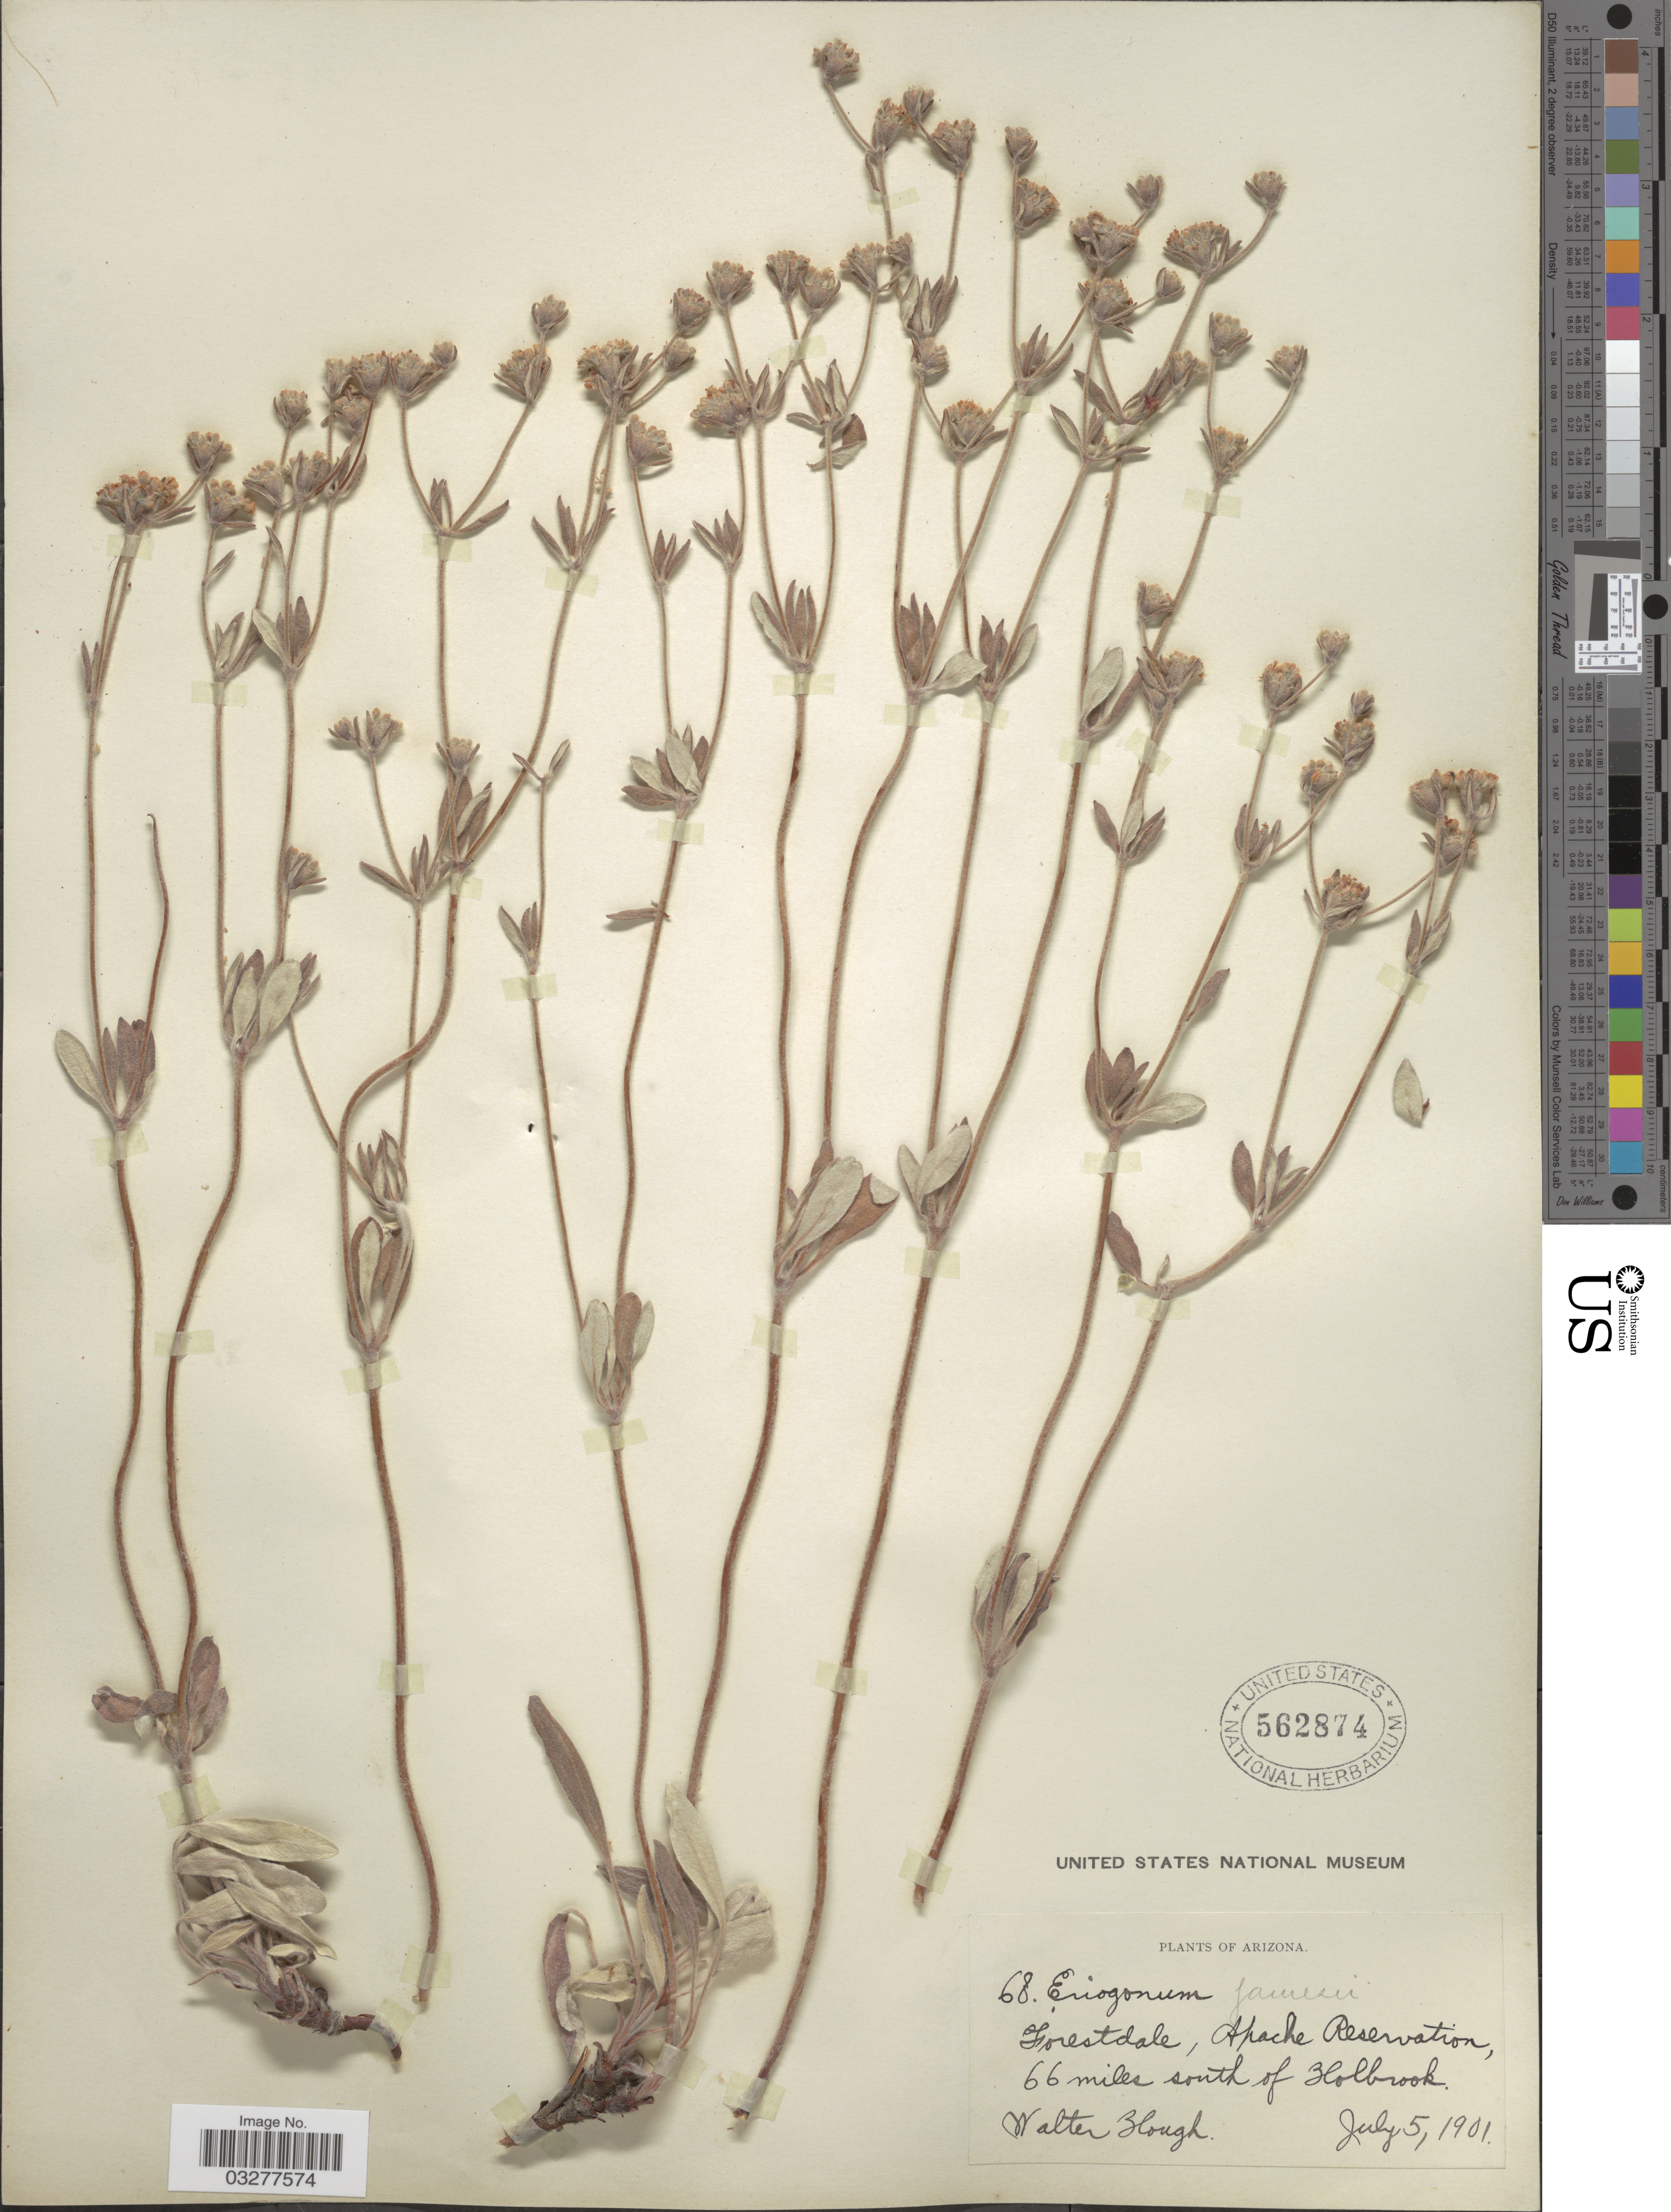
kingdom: Plantae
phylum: Tracheophyta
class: Magnoliopsida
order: Caryophyllales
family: Polygonaceae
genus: Eriogonum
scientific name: Eriogonum jamesii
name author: Benth.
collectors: W. Hough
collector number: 68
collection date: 1901-07-05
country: United States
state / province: Arizona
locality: Forestdale, Apache Reservation, 66 miles south of Holbrook.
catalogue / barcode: US 562874